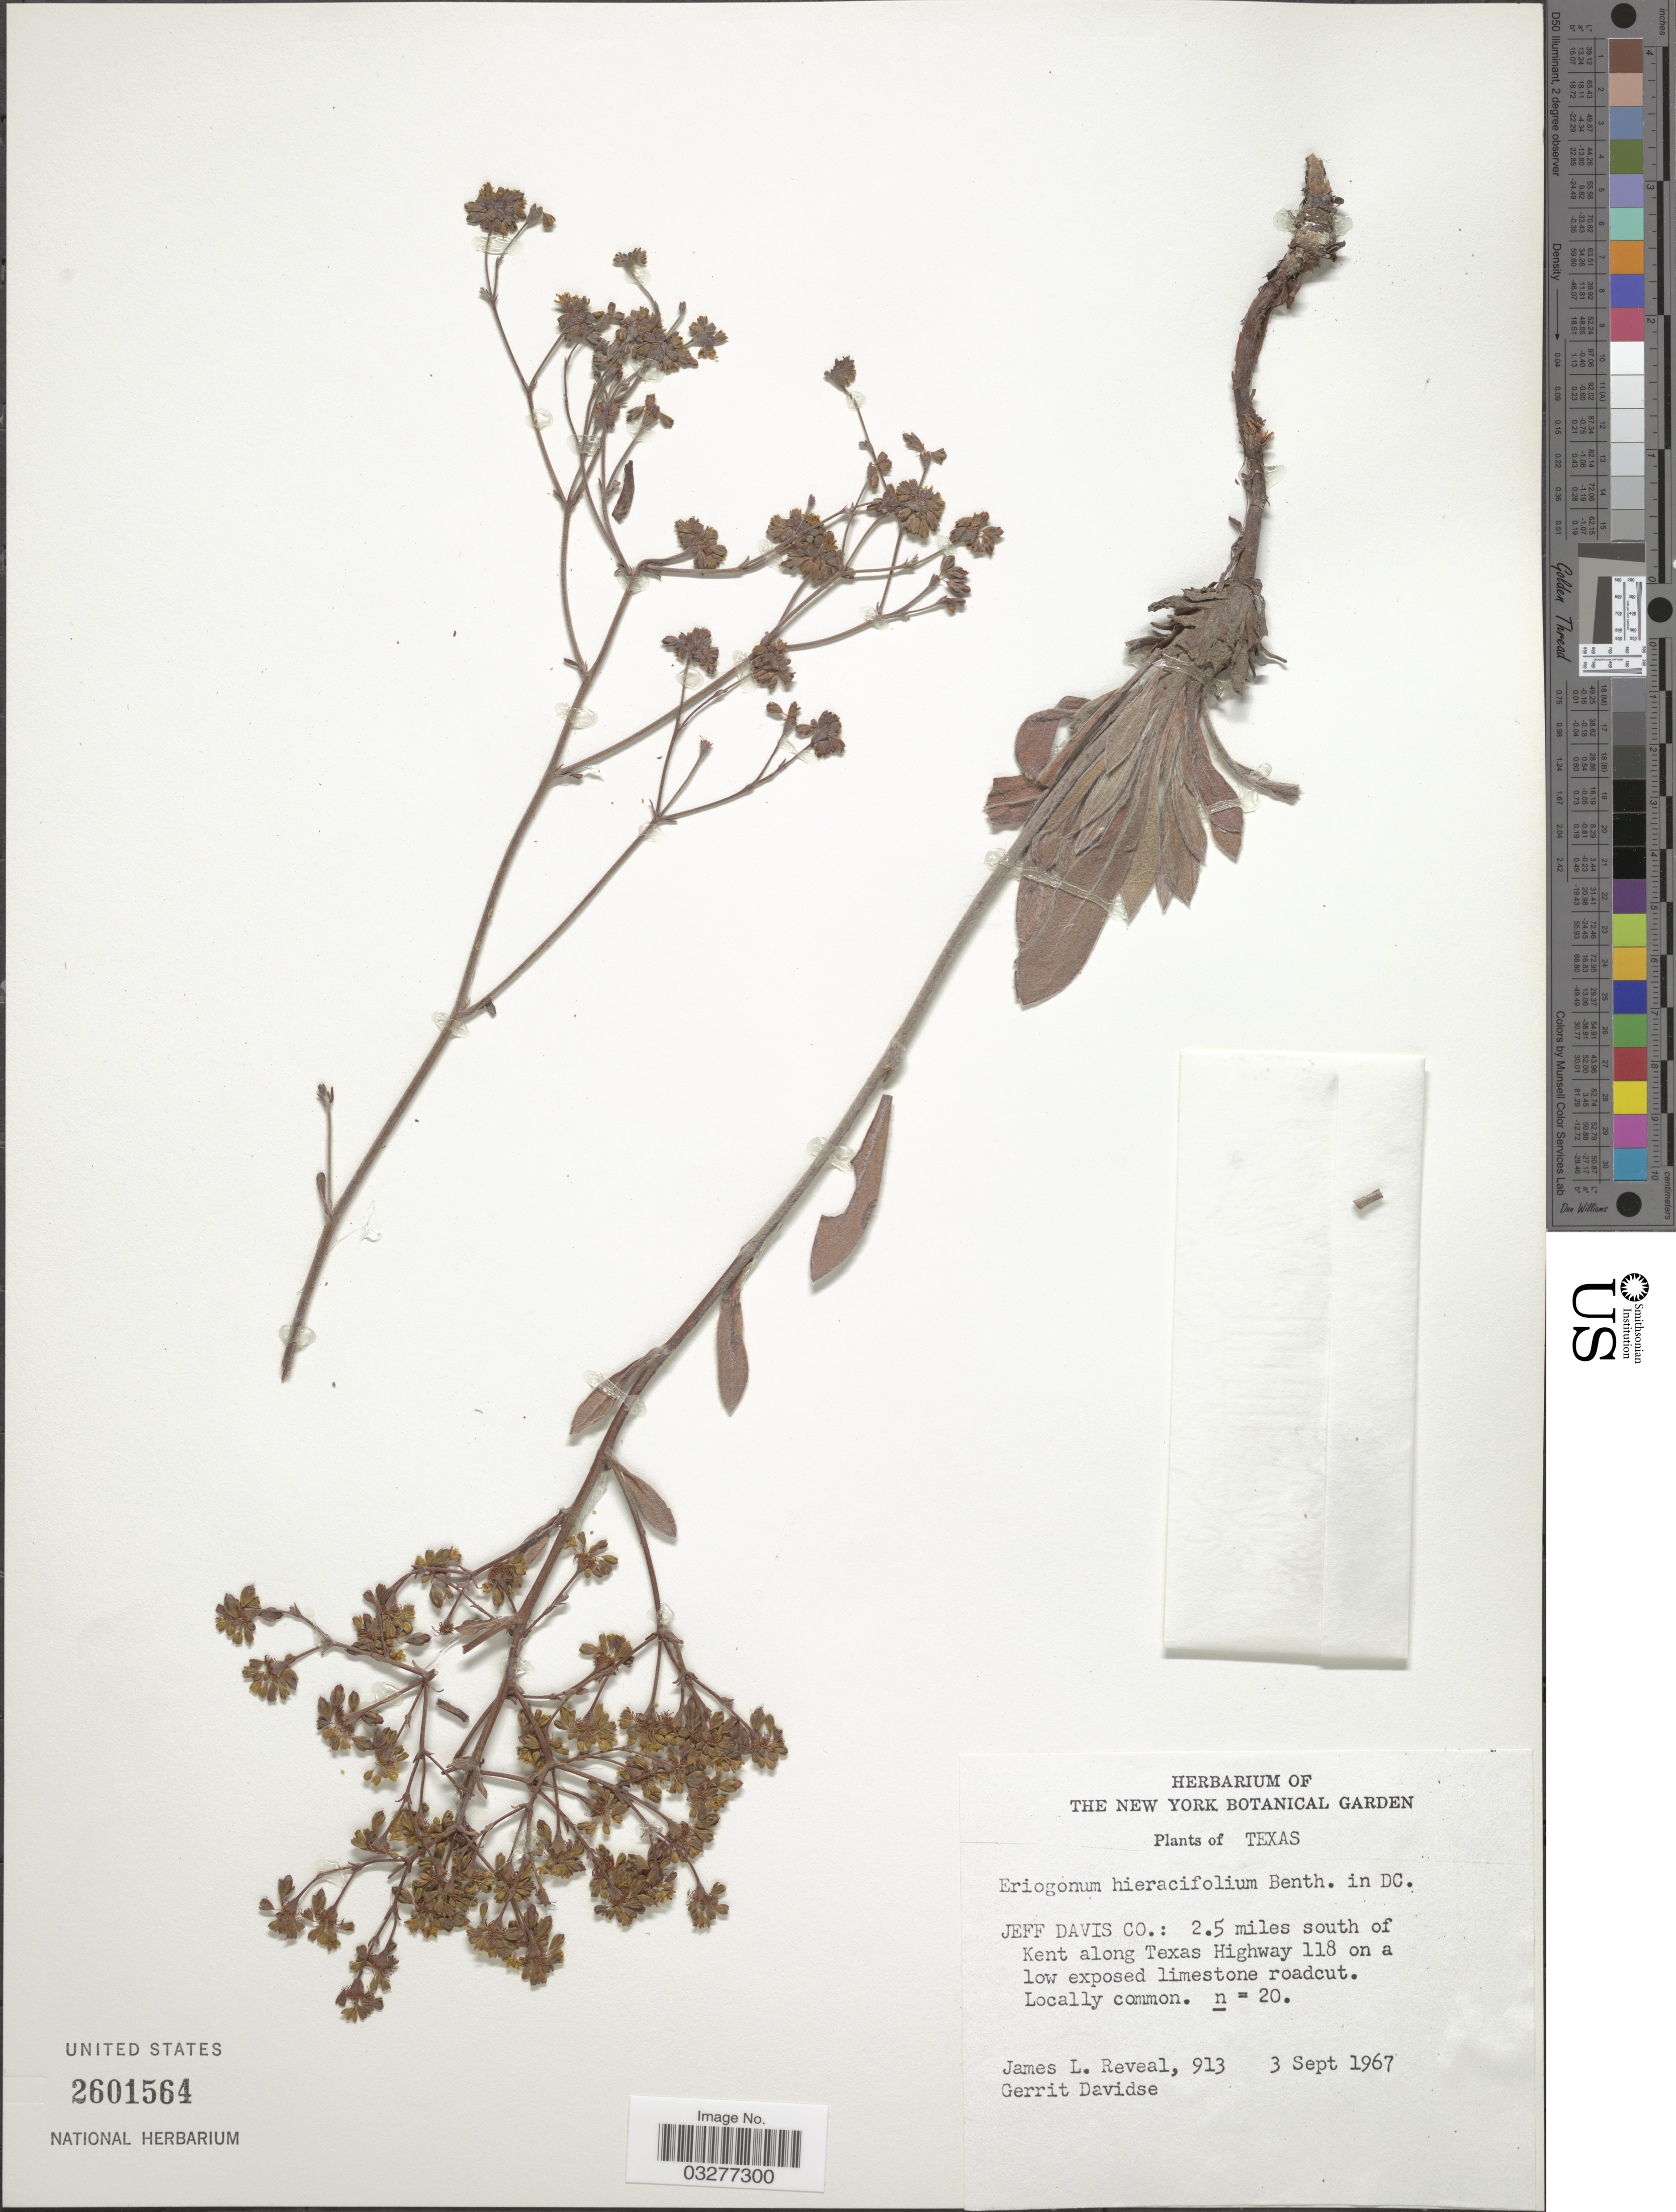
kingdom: Plantae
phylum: Tracheophyta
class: Magnoliopsida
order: Caryophyllales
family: Polygonaceae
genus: Eriogonum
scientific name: Eriogonum hieraciifolium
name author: Benth. in DC.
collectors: J. L. Reveal & G. Davidse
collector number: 913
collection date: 1967-09-03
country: United States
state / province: Texas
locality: Jeff Davis Co.: 2.5 miles south of Kent along Texas Highway 118.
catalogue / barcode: US 2601564